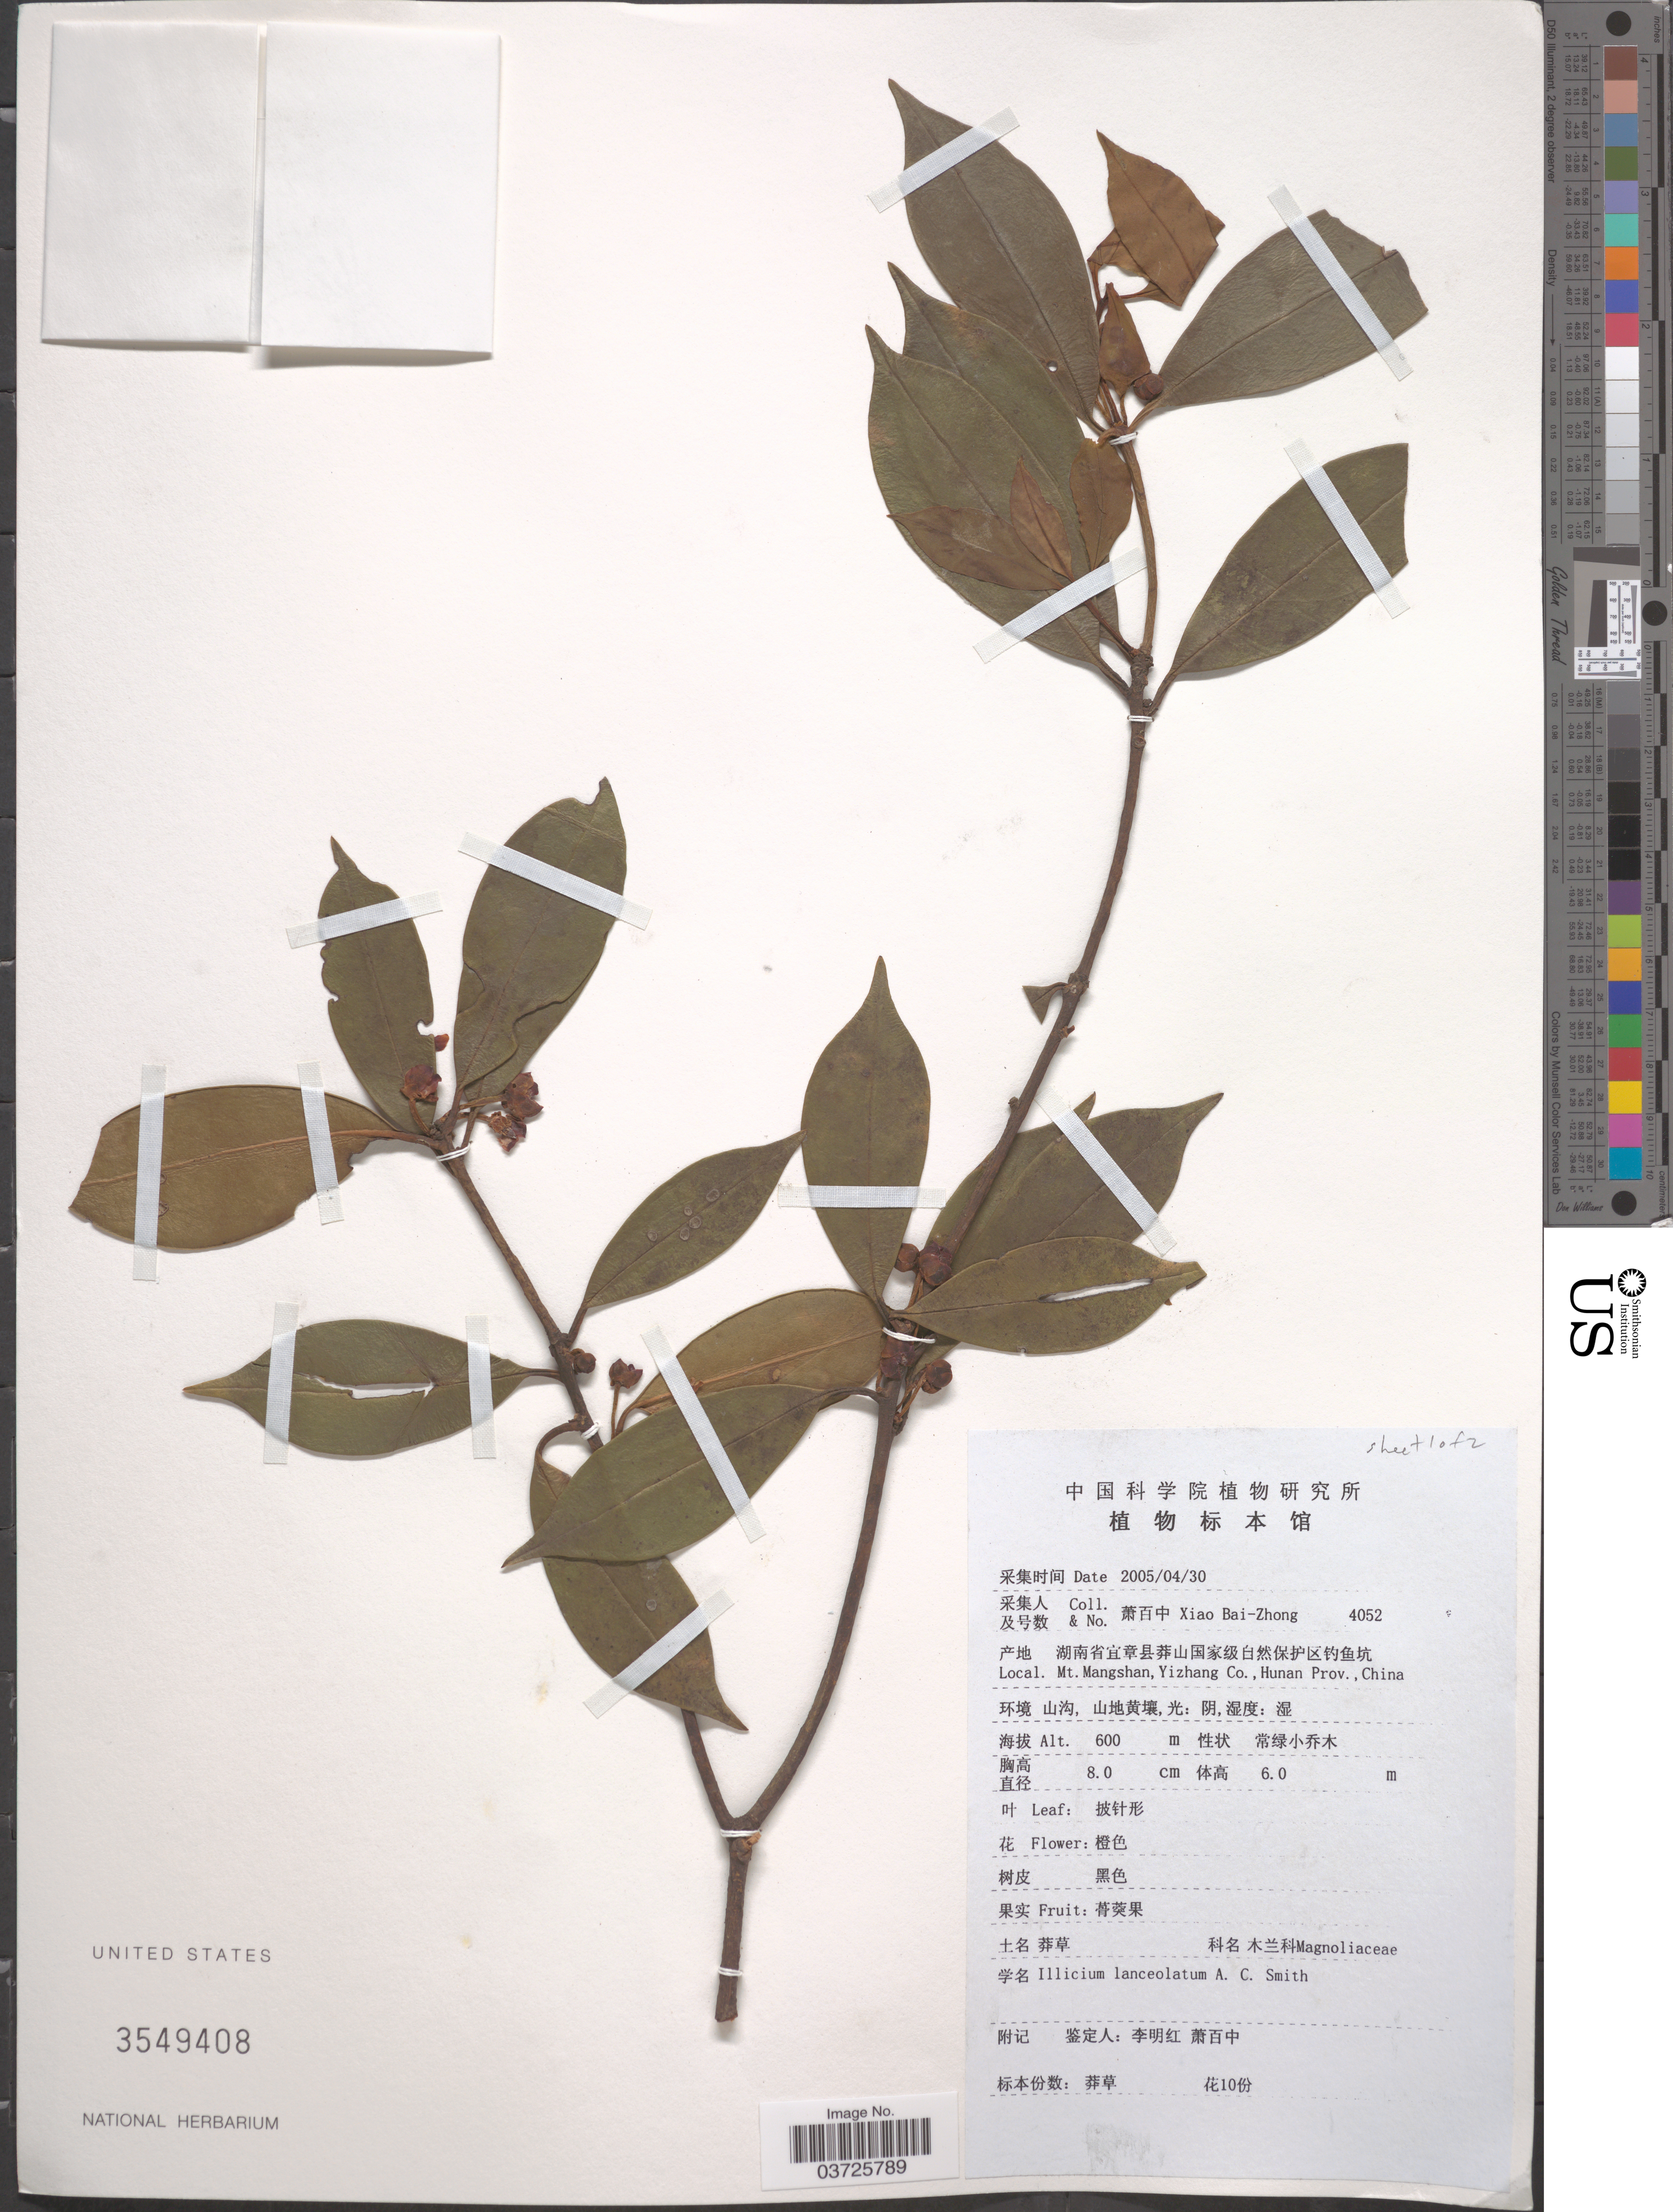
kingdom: Plantae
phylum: Tracheophyta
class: Magnoliopsida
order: Austrobaileyales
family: Schisandraceae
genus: Illicium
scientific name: Illicium lanceolatum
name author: A.C. Sm.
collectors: B. Z. Xiao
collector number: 4052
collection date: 2005-04-30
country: China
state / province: Hunan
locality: Mt. Mangshan, Yizhang Co.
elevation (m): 600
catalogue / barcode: US 3549408